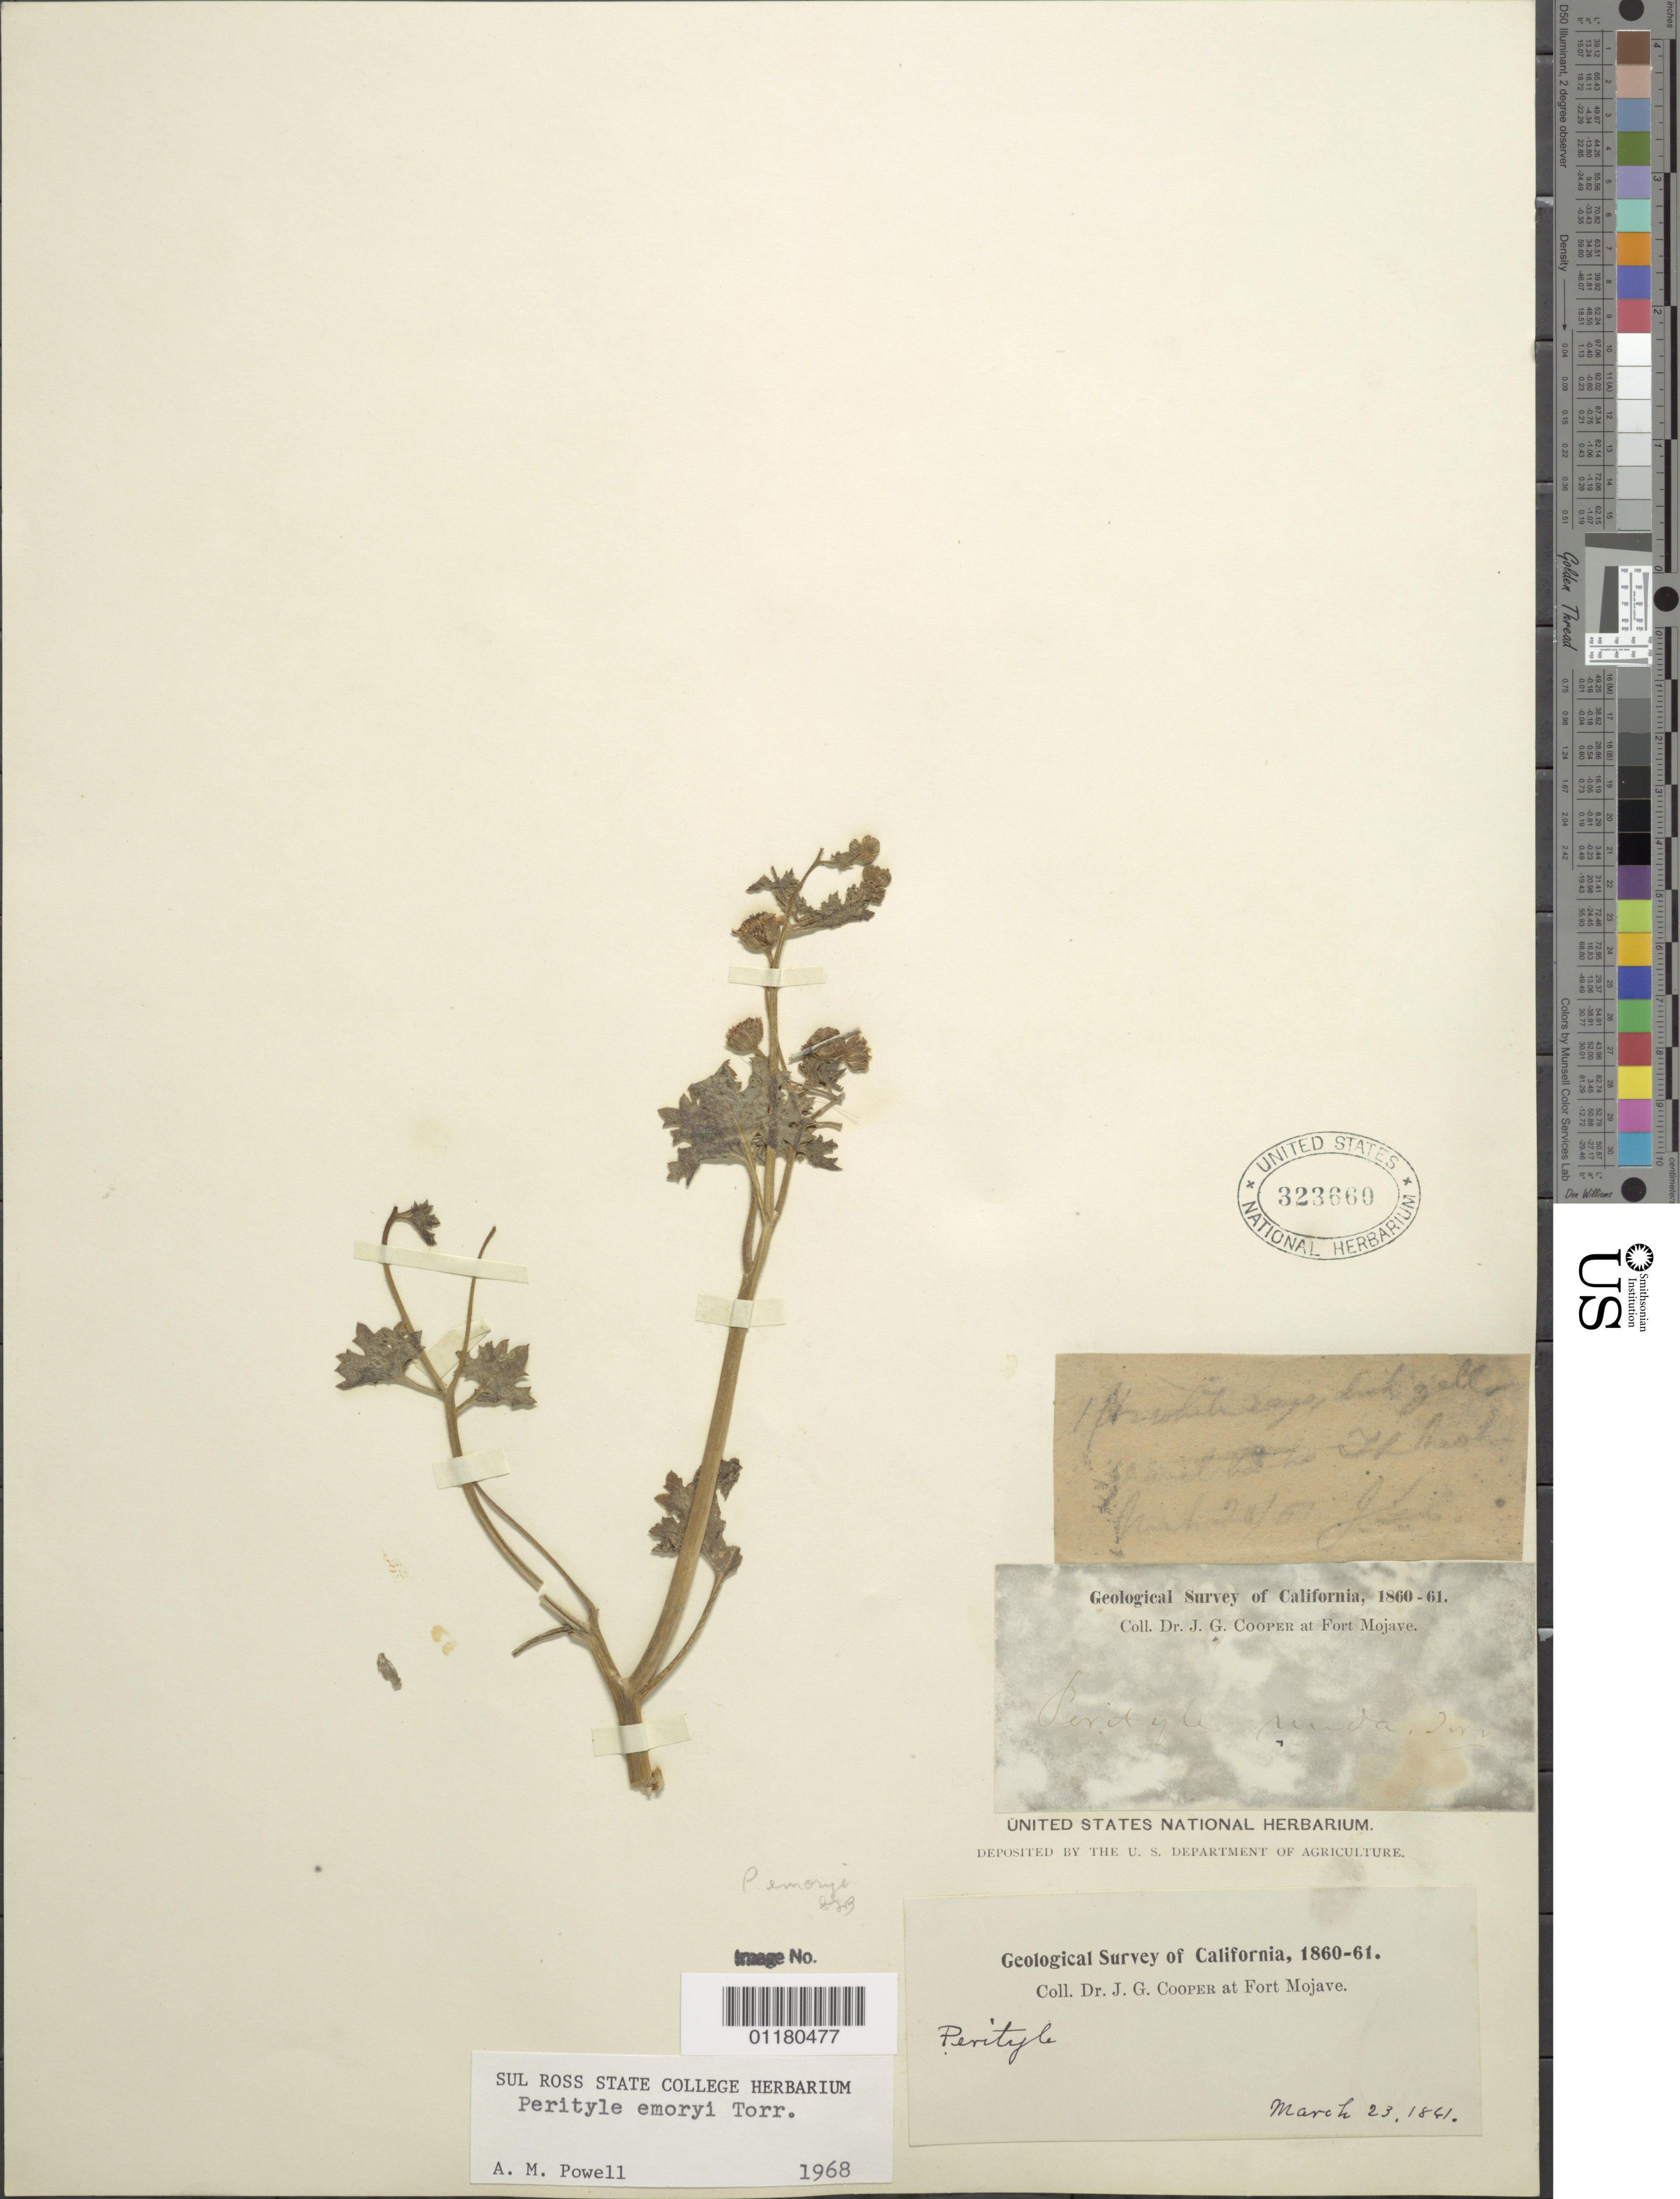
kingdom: Plantae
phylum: Tracheophyta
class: Magnoliopsida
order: Asterales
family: Asteraceae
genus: Perityle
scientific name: Perityle emoryi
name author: Torr.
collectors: J. G. Cooper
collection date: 1861-03-23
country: United States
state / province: California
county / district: San Bernardino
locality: Fort Mojave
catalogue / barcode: US 323660